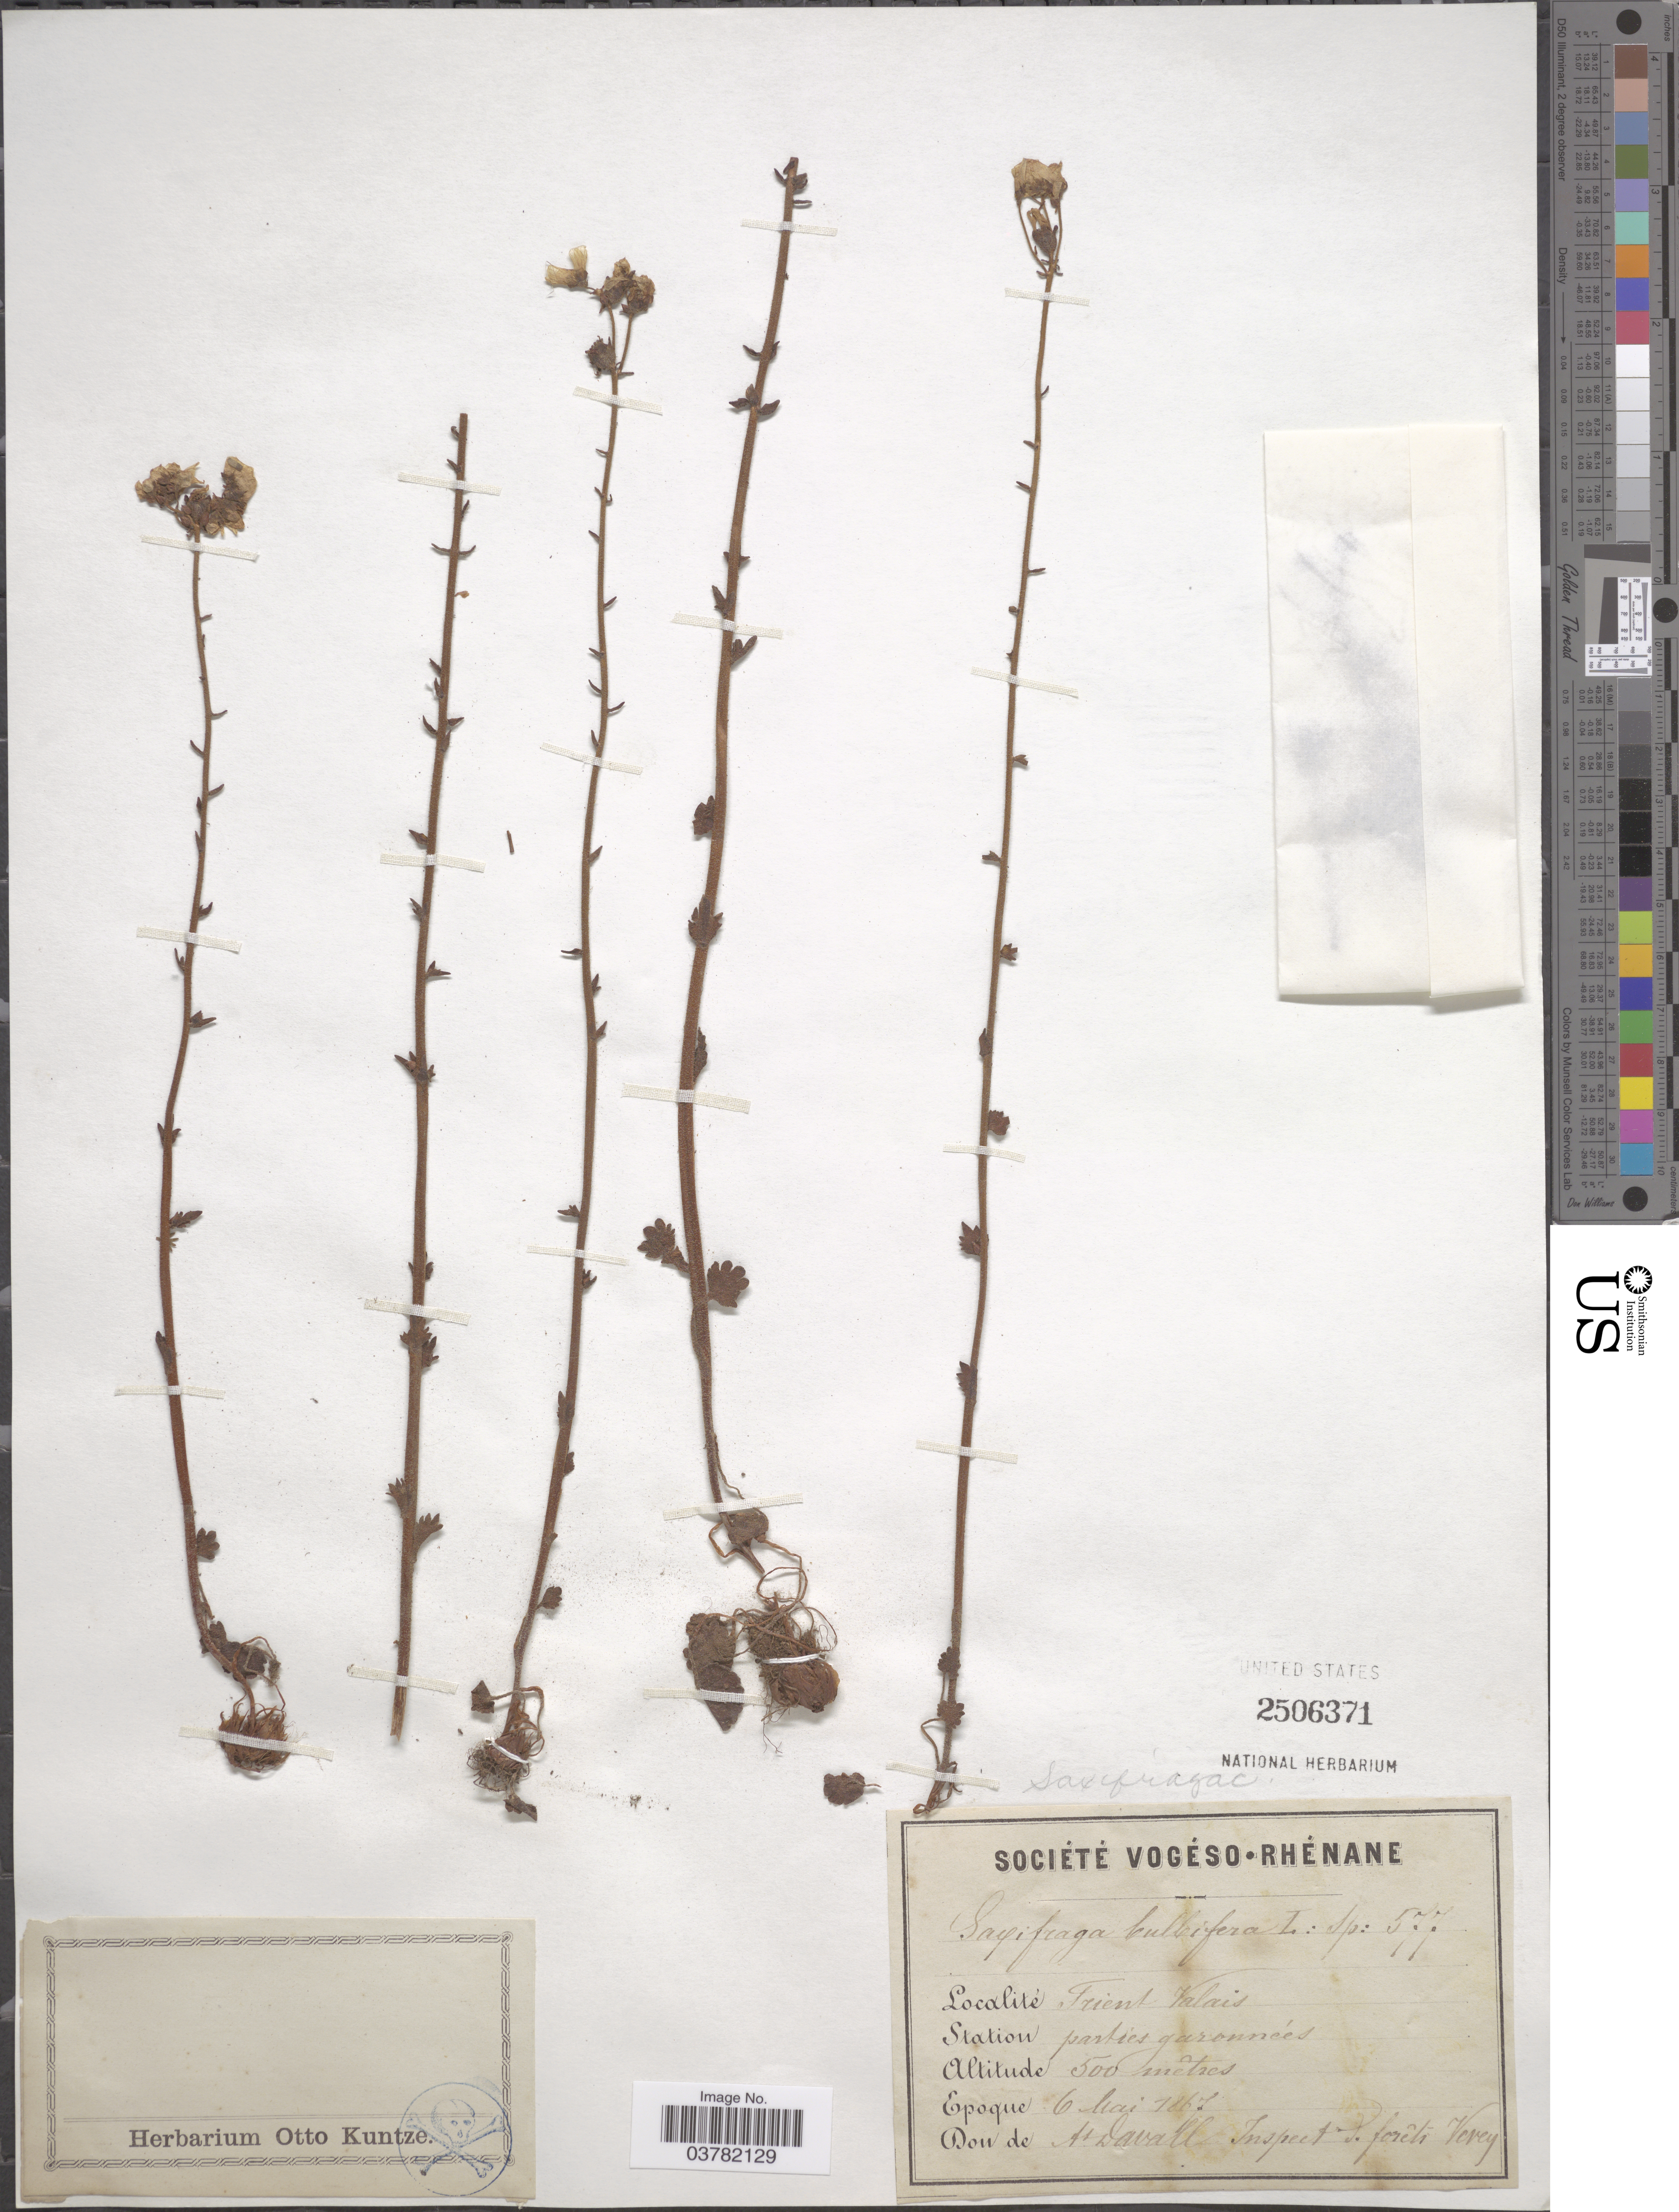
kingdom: Plantae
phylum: Tracheophyta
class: Magnoliopsida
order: Saxifragales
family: Saxifragaceae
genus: Saxifraga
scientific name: Saxifraga bulbifera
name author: L.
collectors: A. Davall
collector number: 577?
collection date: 1867-05-06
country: Switzerland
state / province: Valais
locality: Frient. Station parties garonnées.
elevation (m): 500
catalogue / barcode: US 2506371